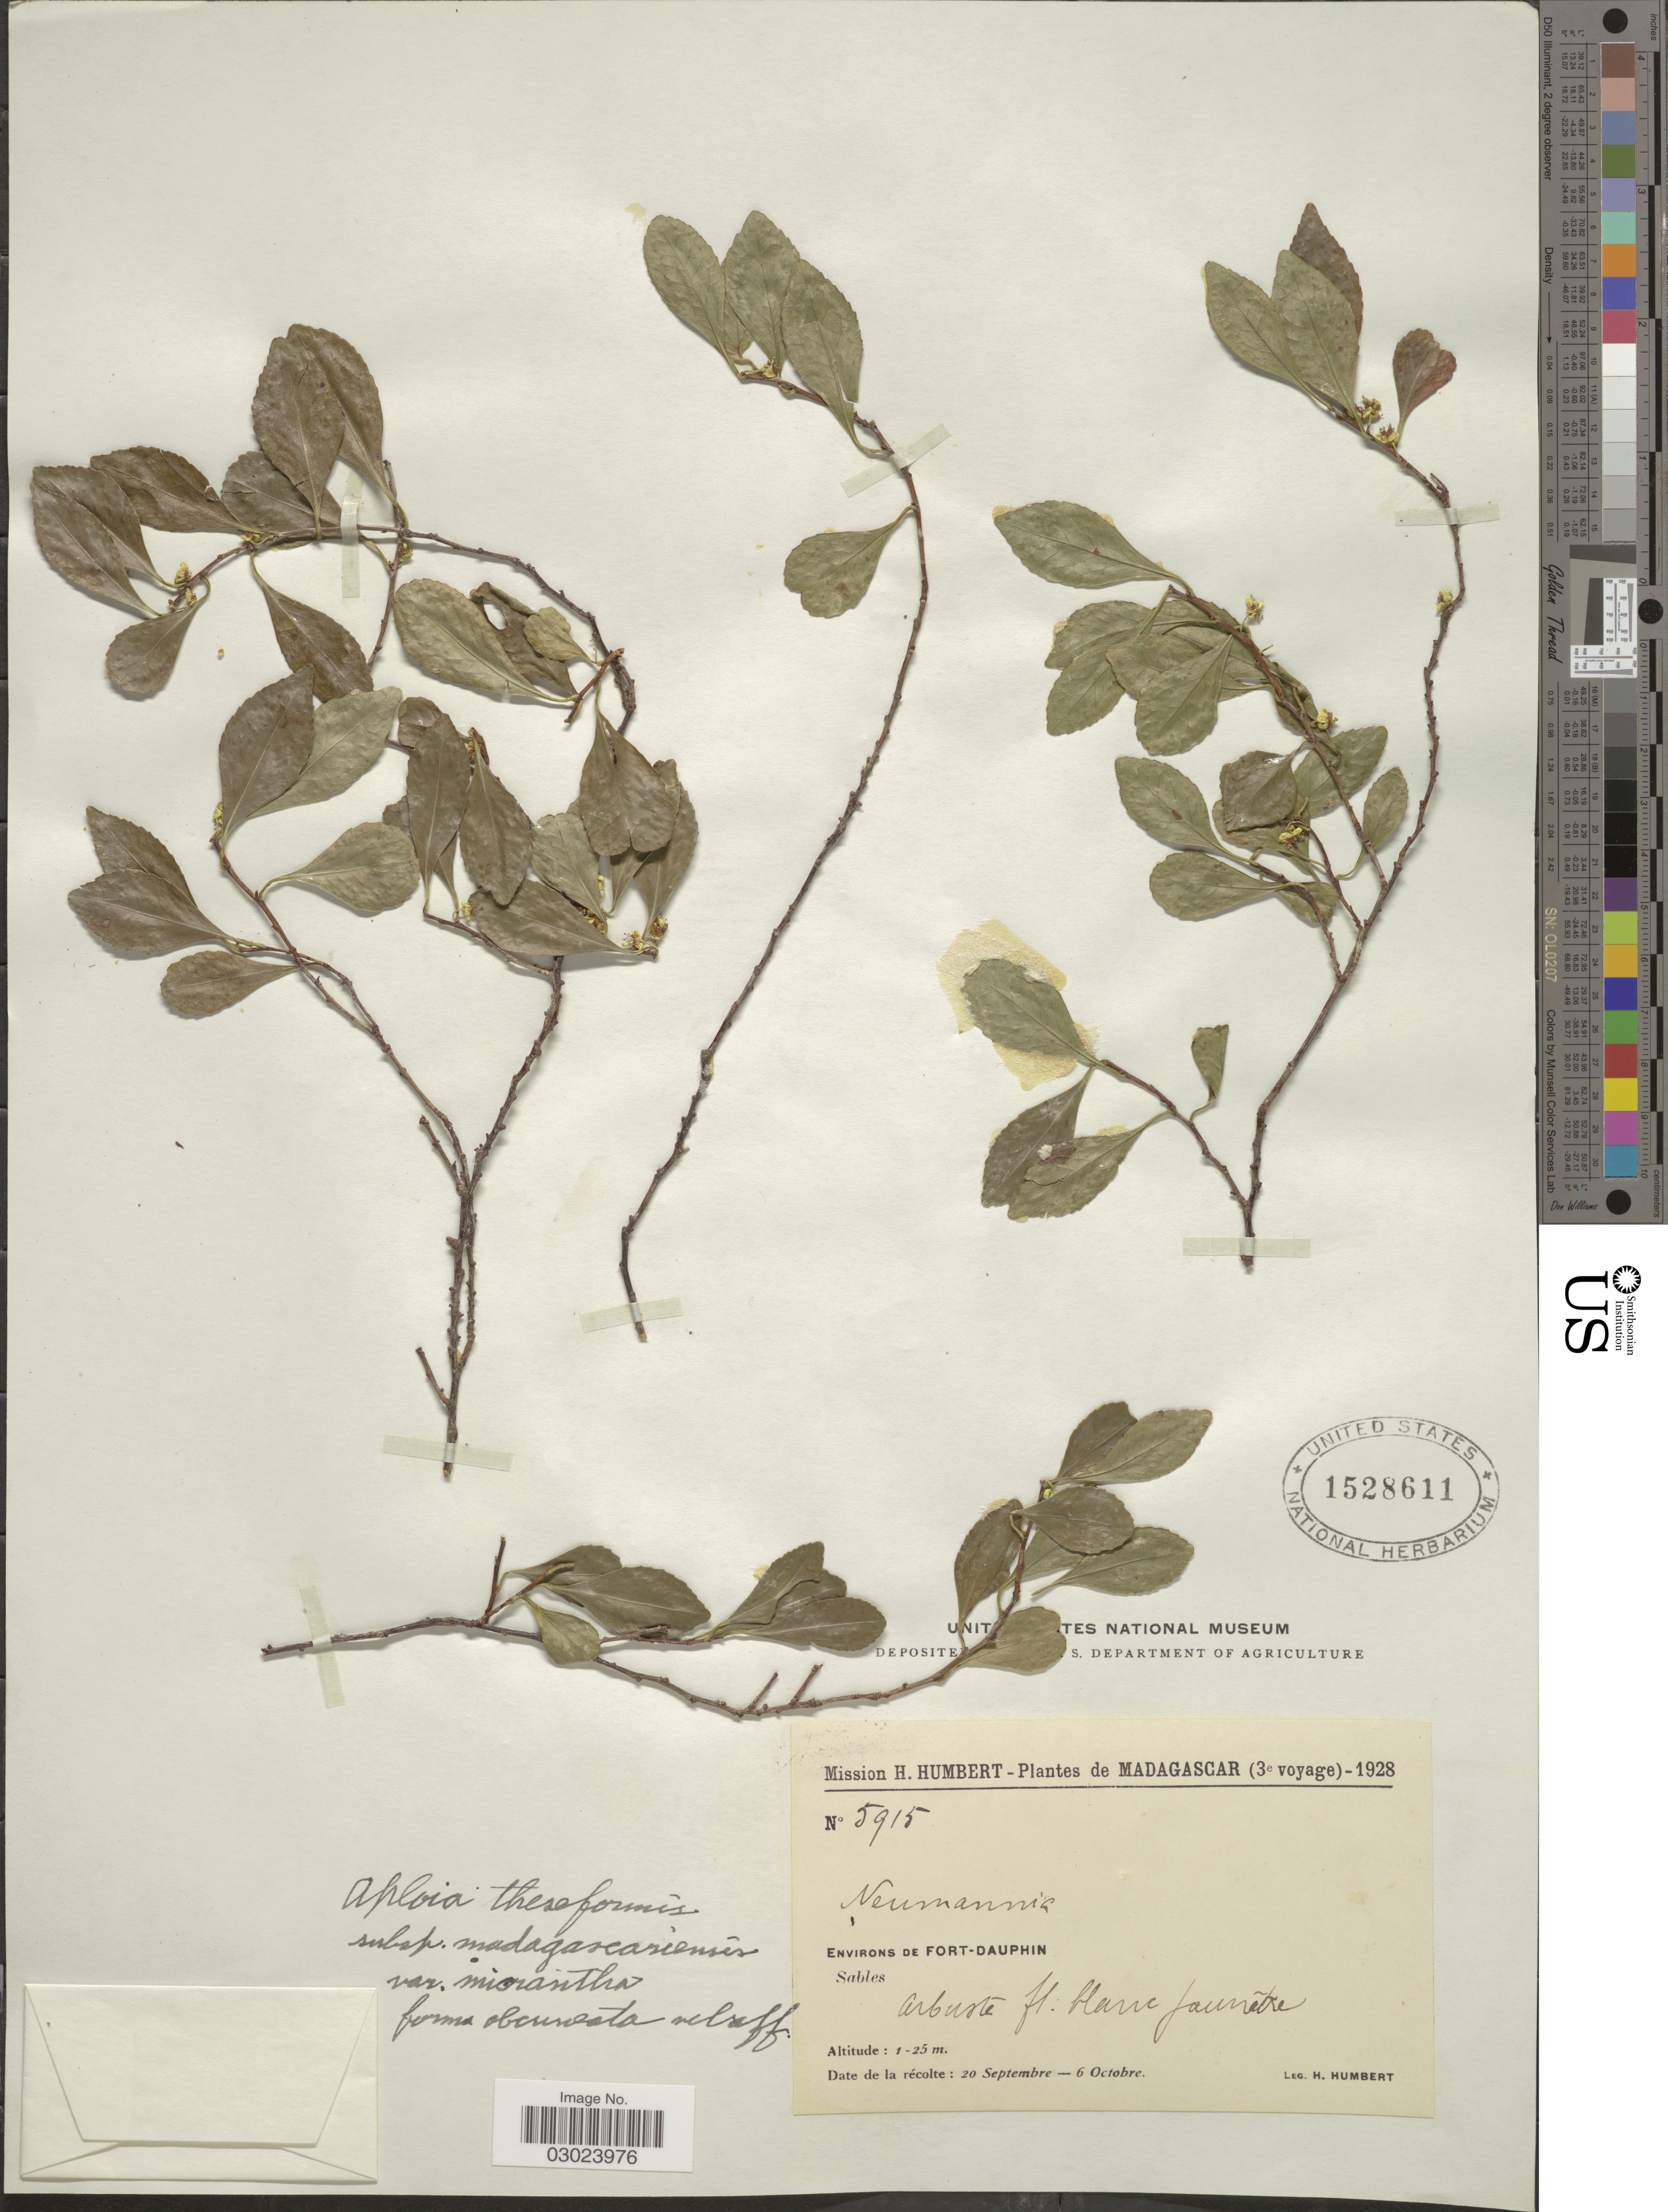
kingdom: Plantae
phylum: Tracheophyta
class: Magnoliopsida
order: Crossosomatales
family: Aphloiaceae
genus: Aphloia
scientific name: Aphloia theiformis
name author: (Vahl) Benn.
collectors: H. Humbert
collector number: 5915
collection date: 1928-09-20/1928-10-06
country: Madagascar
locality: Environs de Fort-Dauphin.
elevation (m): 1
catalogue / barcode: US 1528611